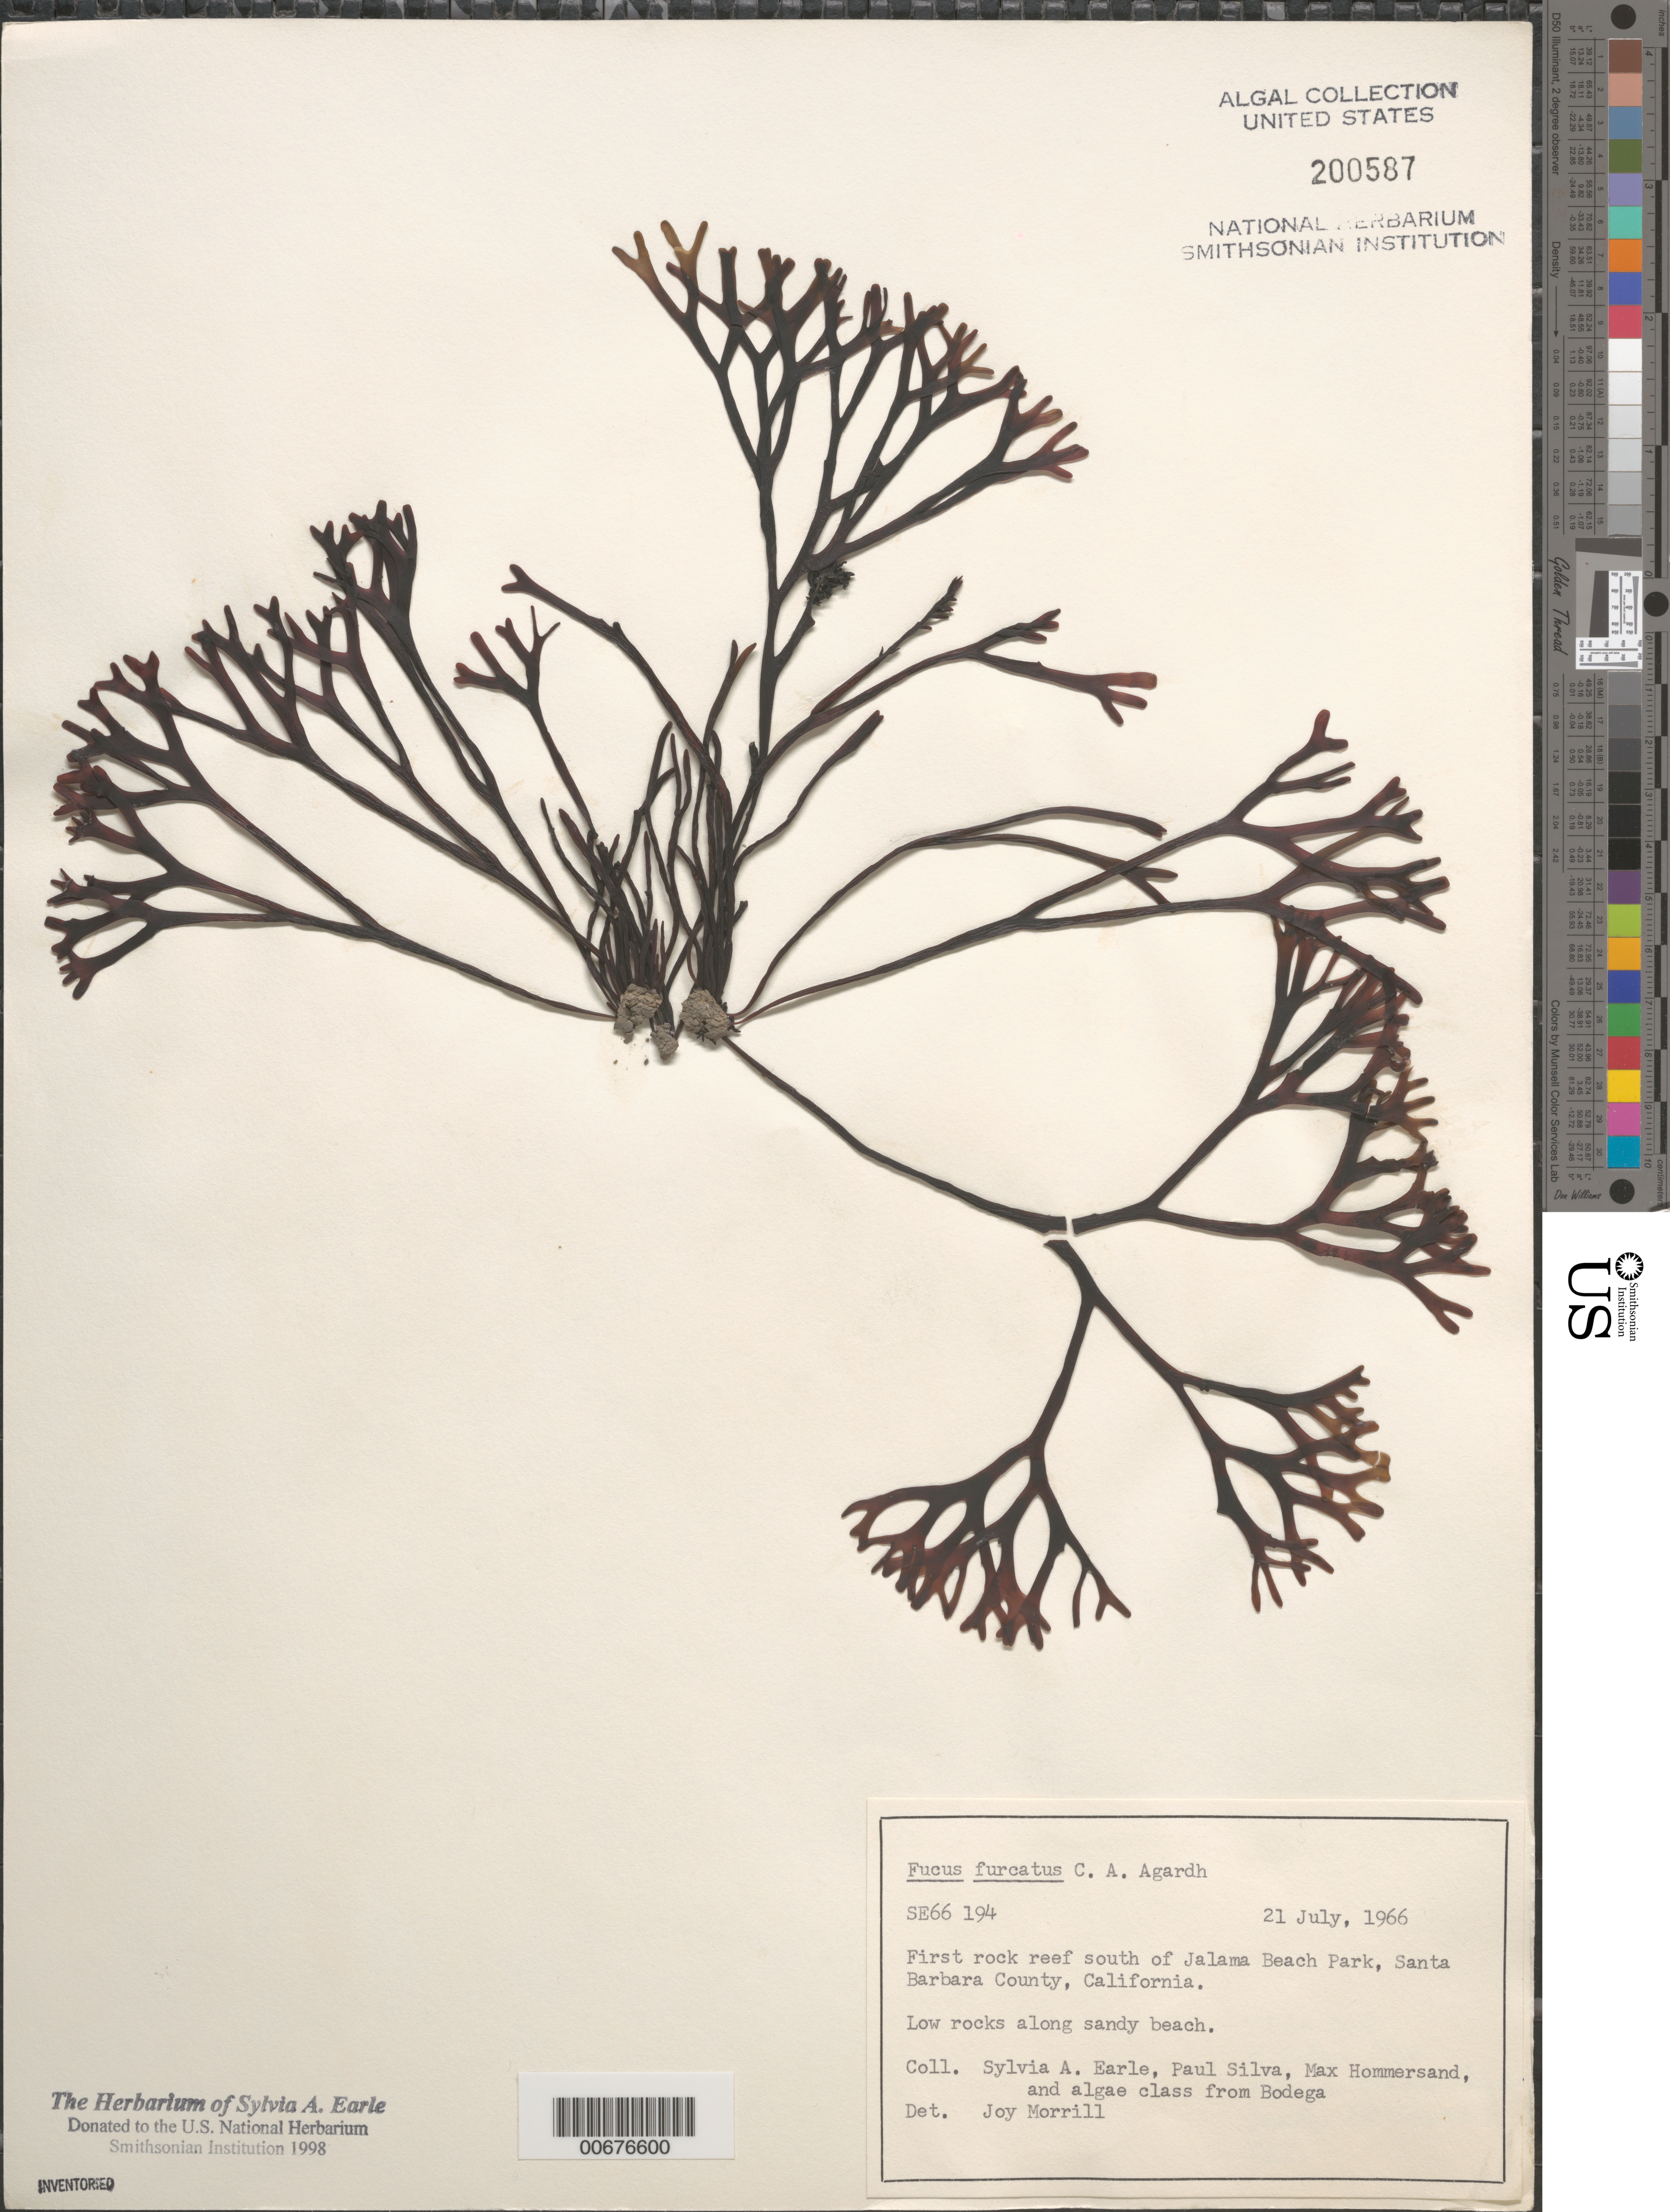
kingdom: Chromista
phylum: Ochrophyta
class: Phaeophyceae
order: Fucales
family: Fucaceae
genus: Fucus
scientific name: Fucus distichus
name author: L.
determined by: Algae name updating Project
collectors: S. A. Earle, P. C. Silva, M. H. Hommersand & Bodega Algae Class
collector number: SE 66194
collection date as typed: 21 Jul 1966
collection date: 1966-07-21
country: United States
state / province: California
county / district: Santa Barbara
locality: Reef south of Jalama Beach Park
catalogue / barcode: US 200587